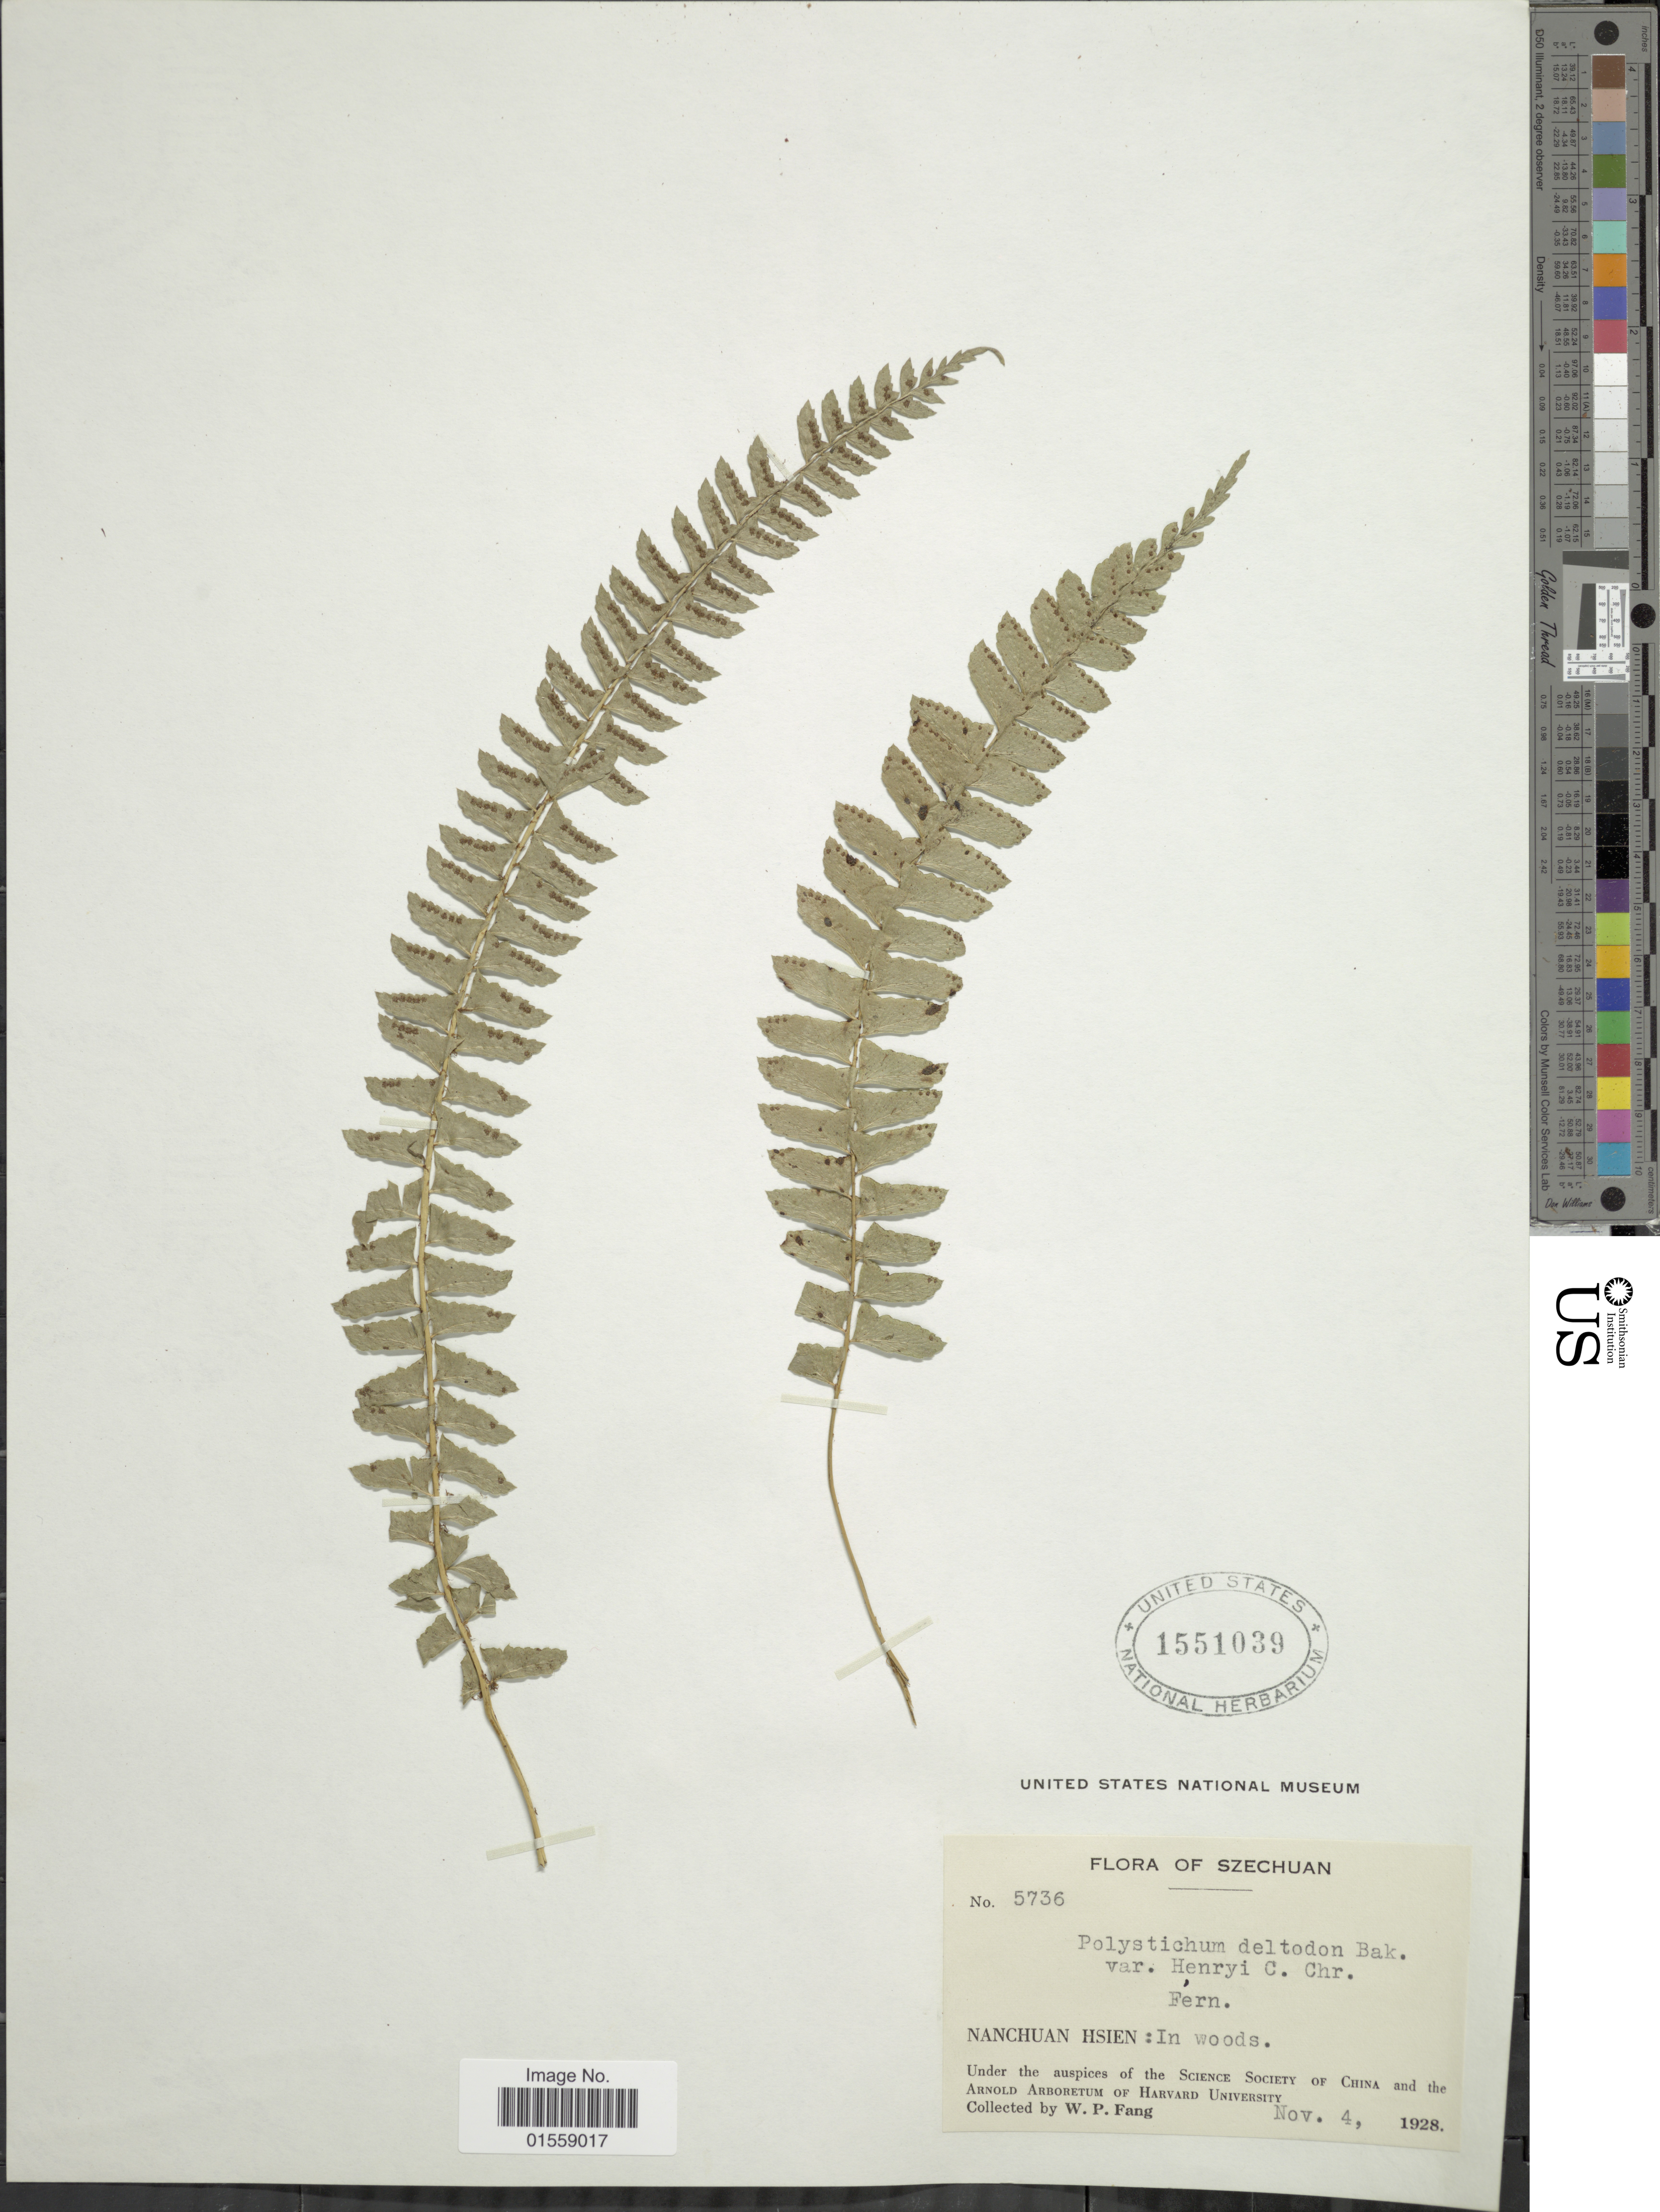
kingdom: Plantae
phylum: Tracheophyta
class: Polypodiopsida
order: Polypodiales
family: Dryopteridaceae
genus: Polystichum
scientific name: Polystichum deltodon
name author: (Baker) Diels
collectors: W. P. Fang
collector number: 5736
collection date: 1928-11-04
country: China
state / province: Sichuan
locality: Szechuan, Nanchuan Hsien: in woods.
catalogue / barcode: US 1551039